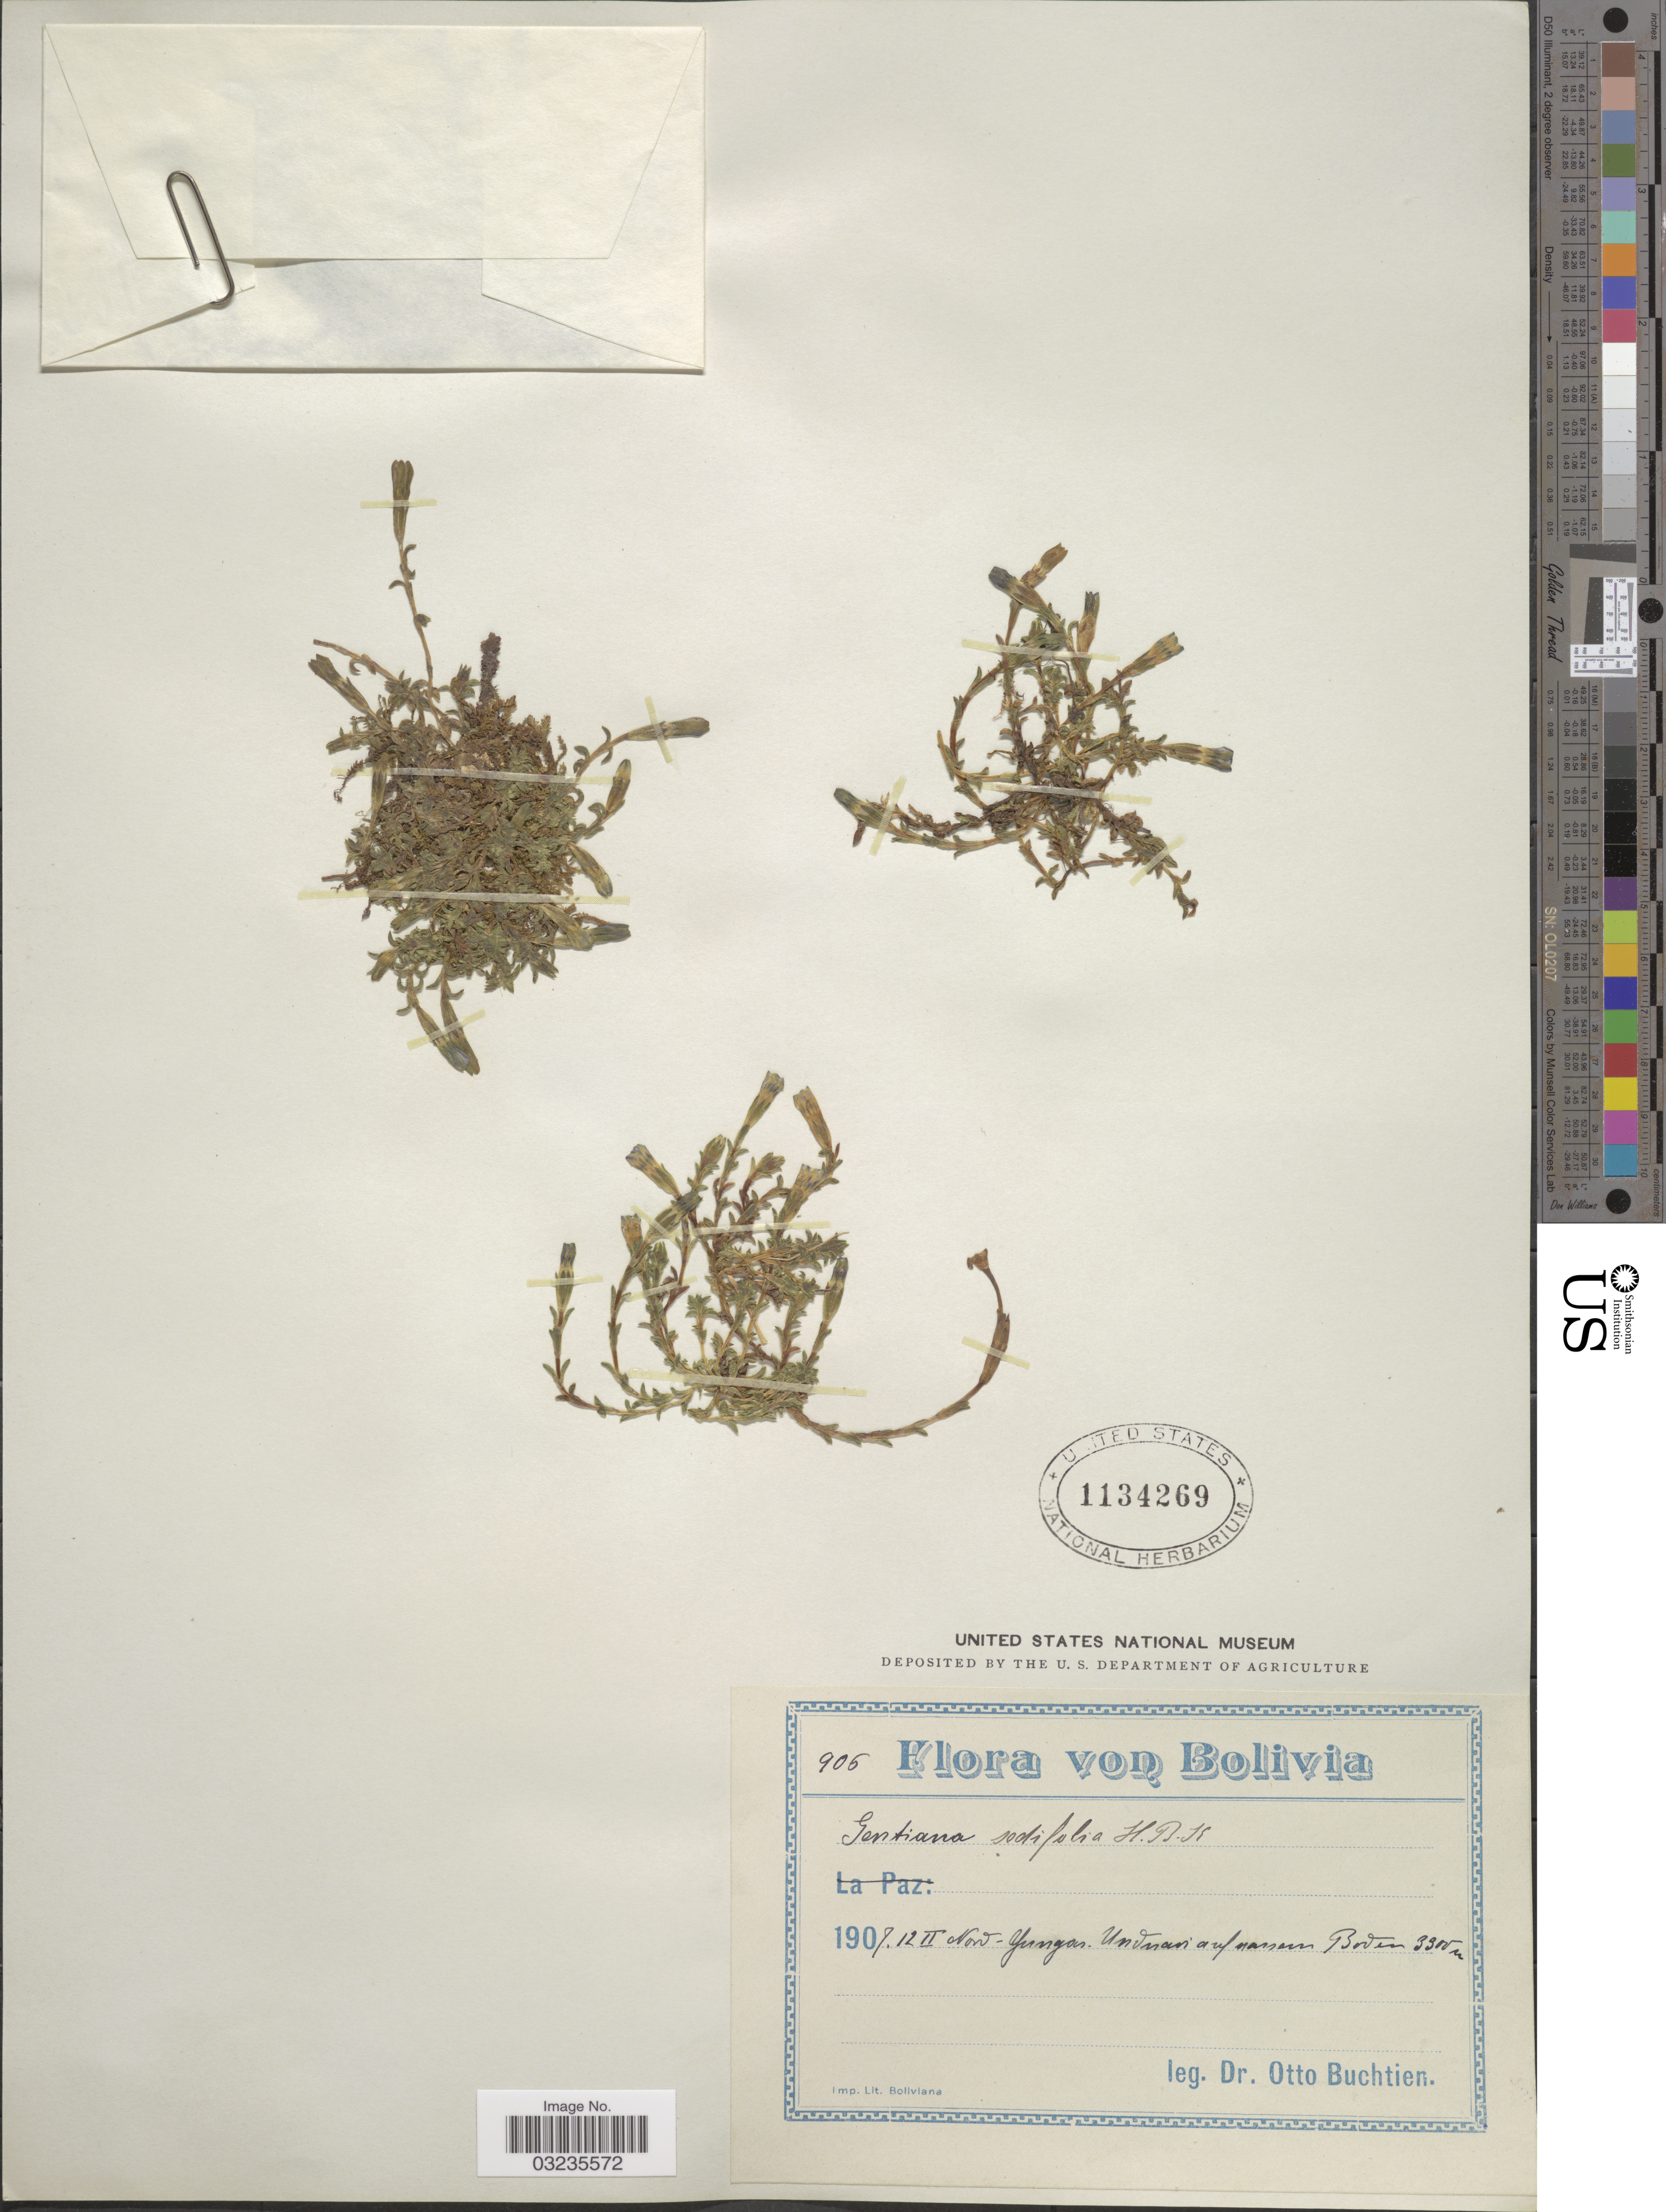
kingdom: Plantae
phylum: Tracheophyta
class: Magnoliopsida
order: Gentianales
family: Gentianaceae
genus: Gentiana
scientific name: Gentiana sedifolia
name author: Kunth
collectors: O. Buchtien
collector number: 906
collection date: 1907-02-12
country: Bolivia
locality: Nord-Yungas. Unduavi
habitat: auf nassem boden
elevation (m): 3300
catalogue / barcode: US 1134269